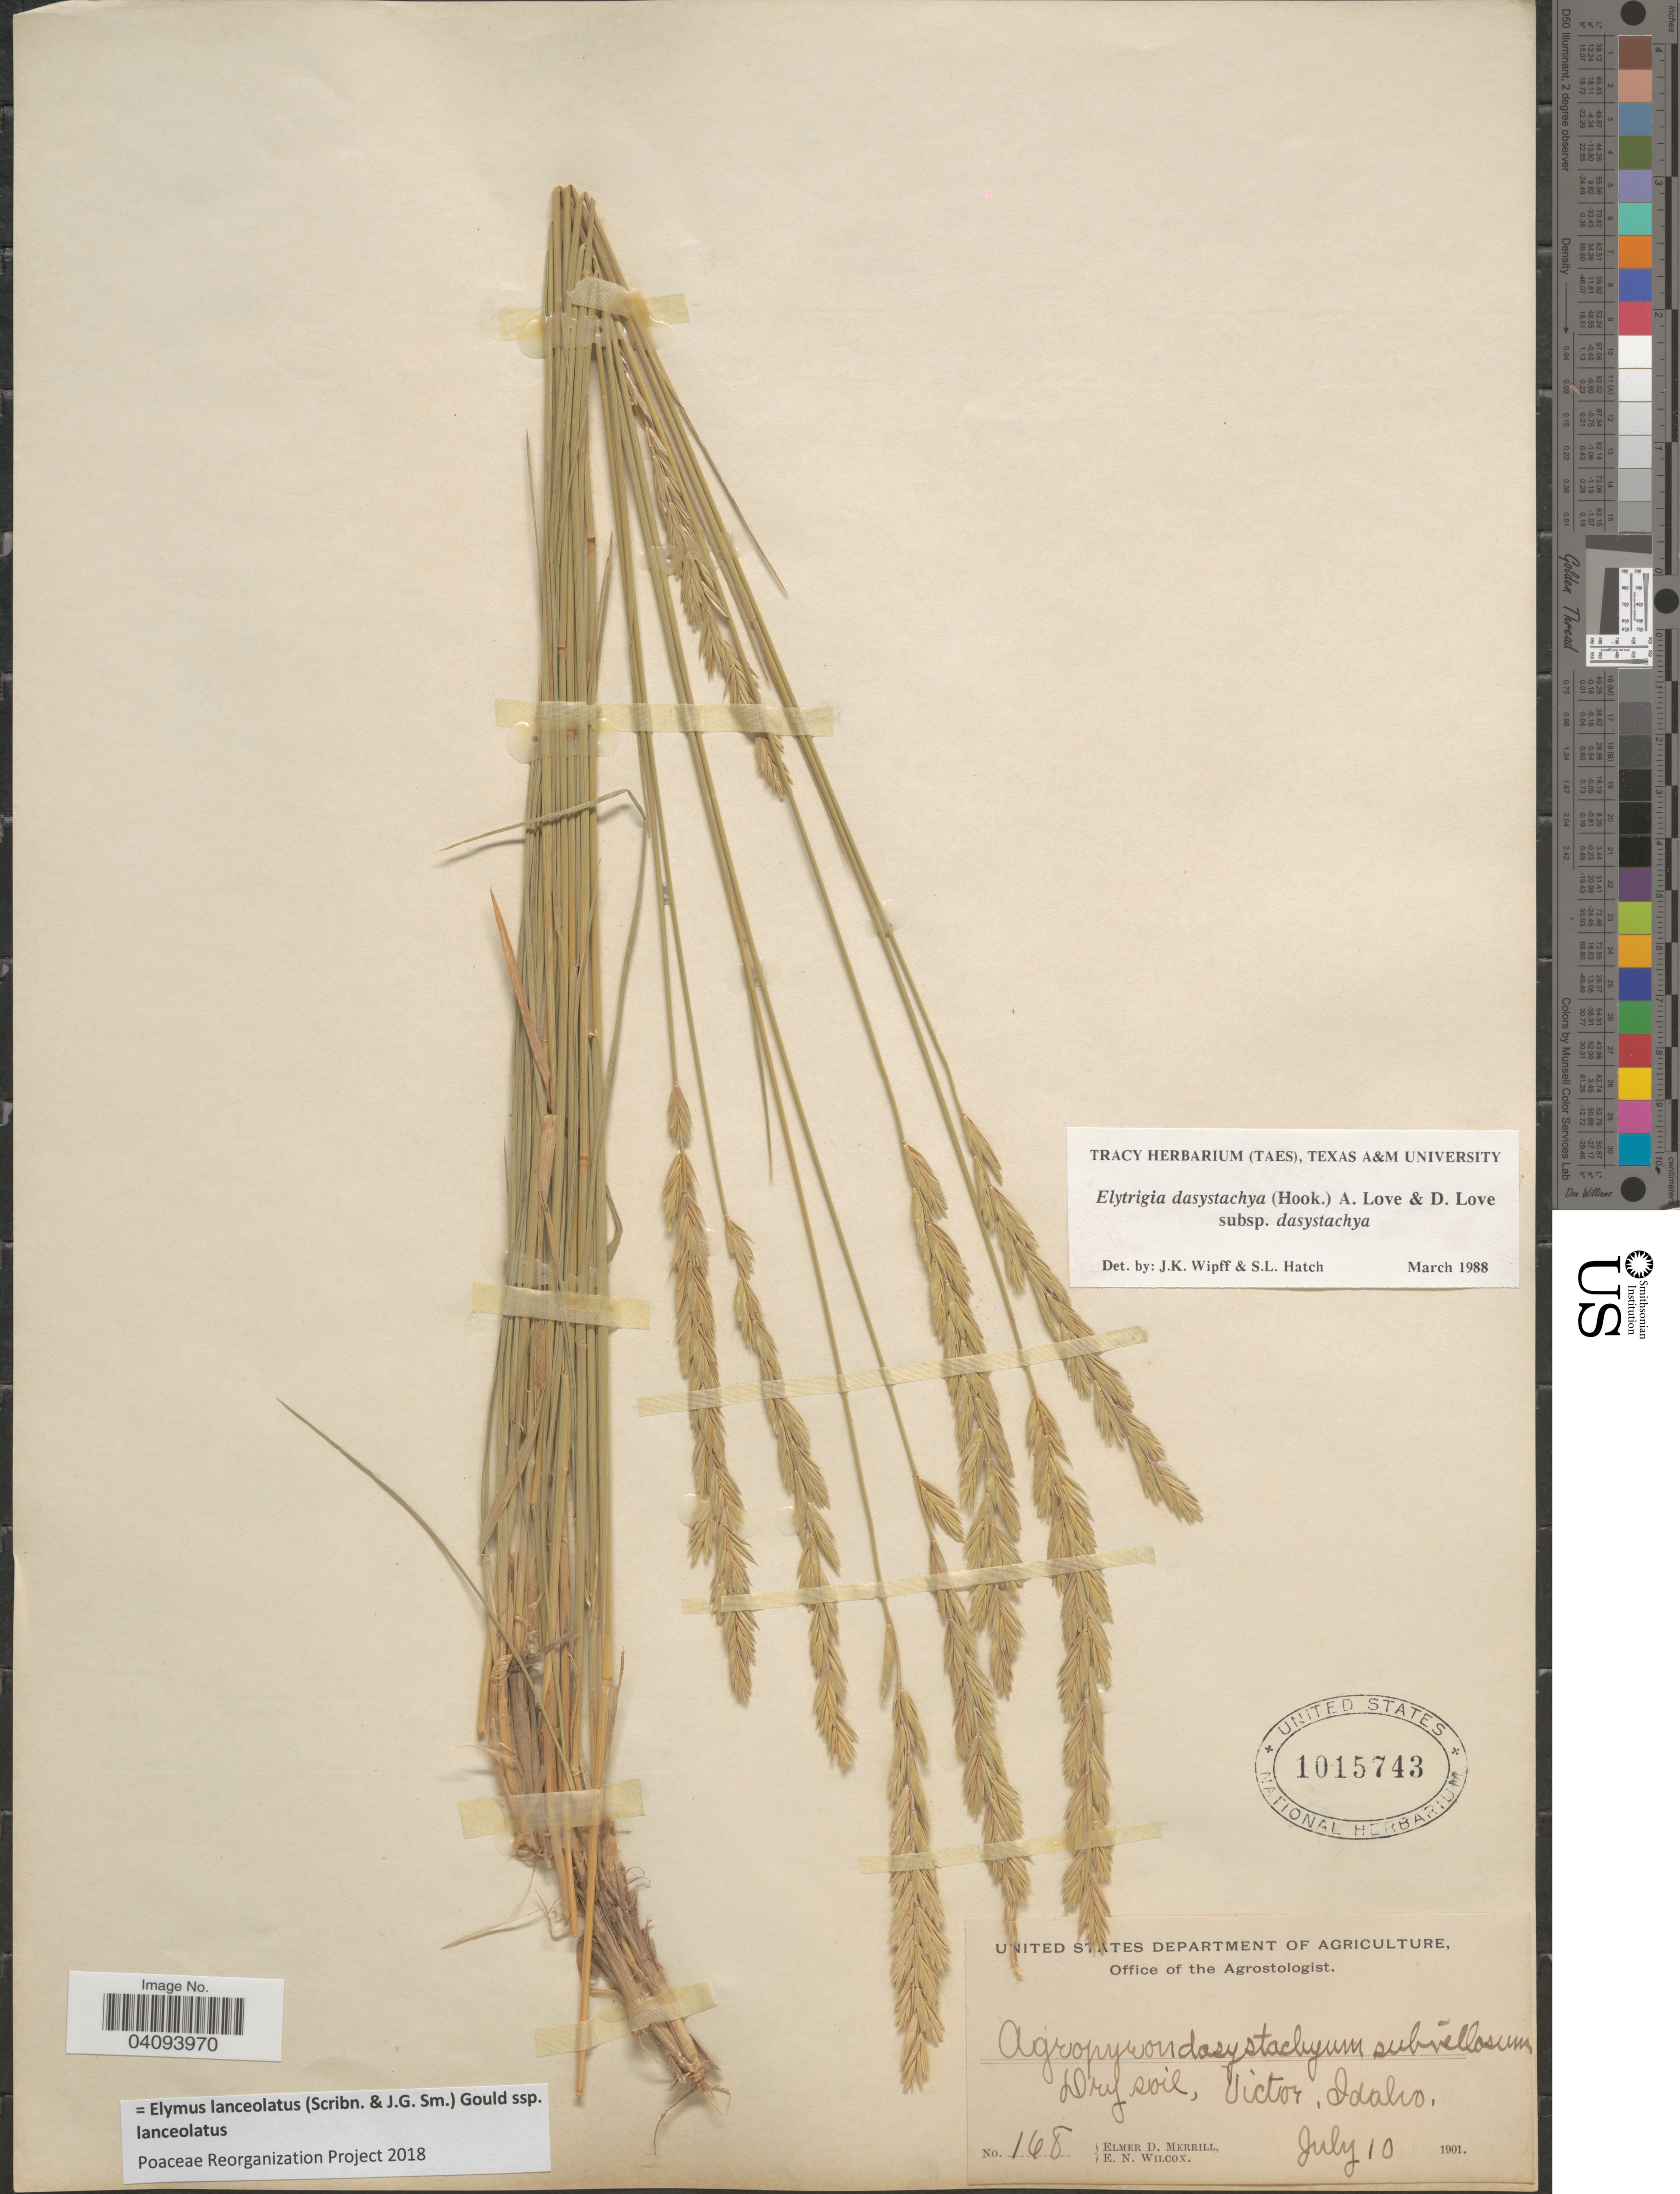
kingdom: Plantae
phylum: Tracheophyta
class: Liliopsida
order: Poales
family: Poaceae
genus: Elymus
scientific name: Elymus lanceolatus subsp. lanceolatus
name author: (Scribn. & J.G. Sm.) Gould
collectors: E. D. Merrill & E. Wilcox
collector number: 168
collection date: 1901-07-10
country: United States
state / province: Idaho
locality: Victor.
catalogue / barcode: US 1015743